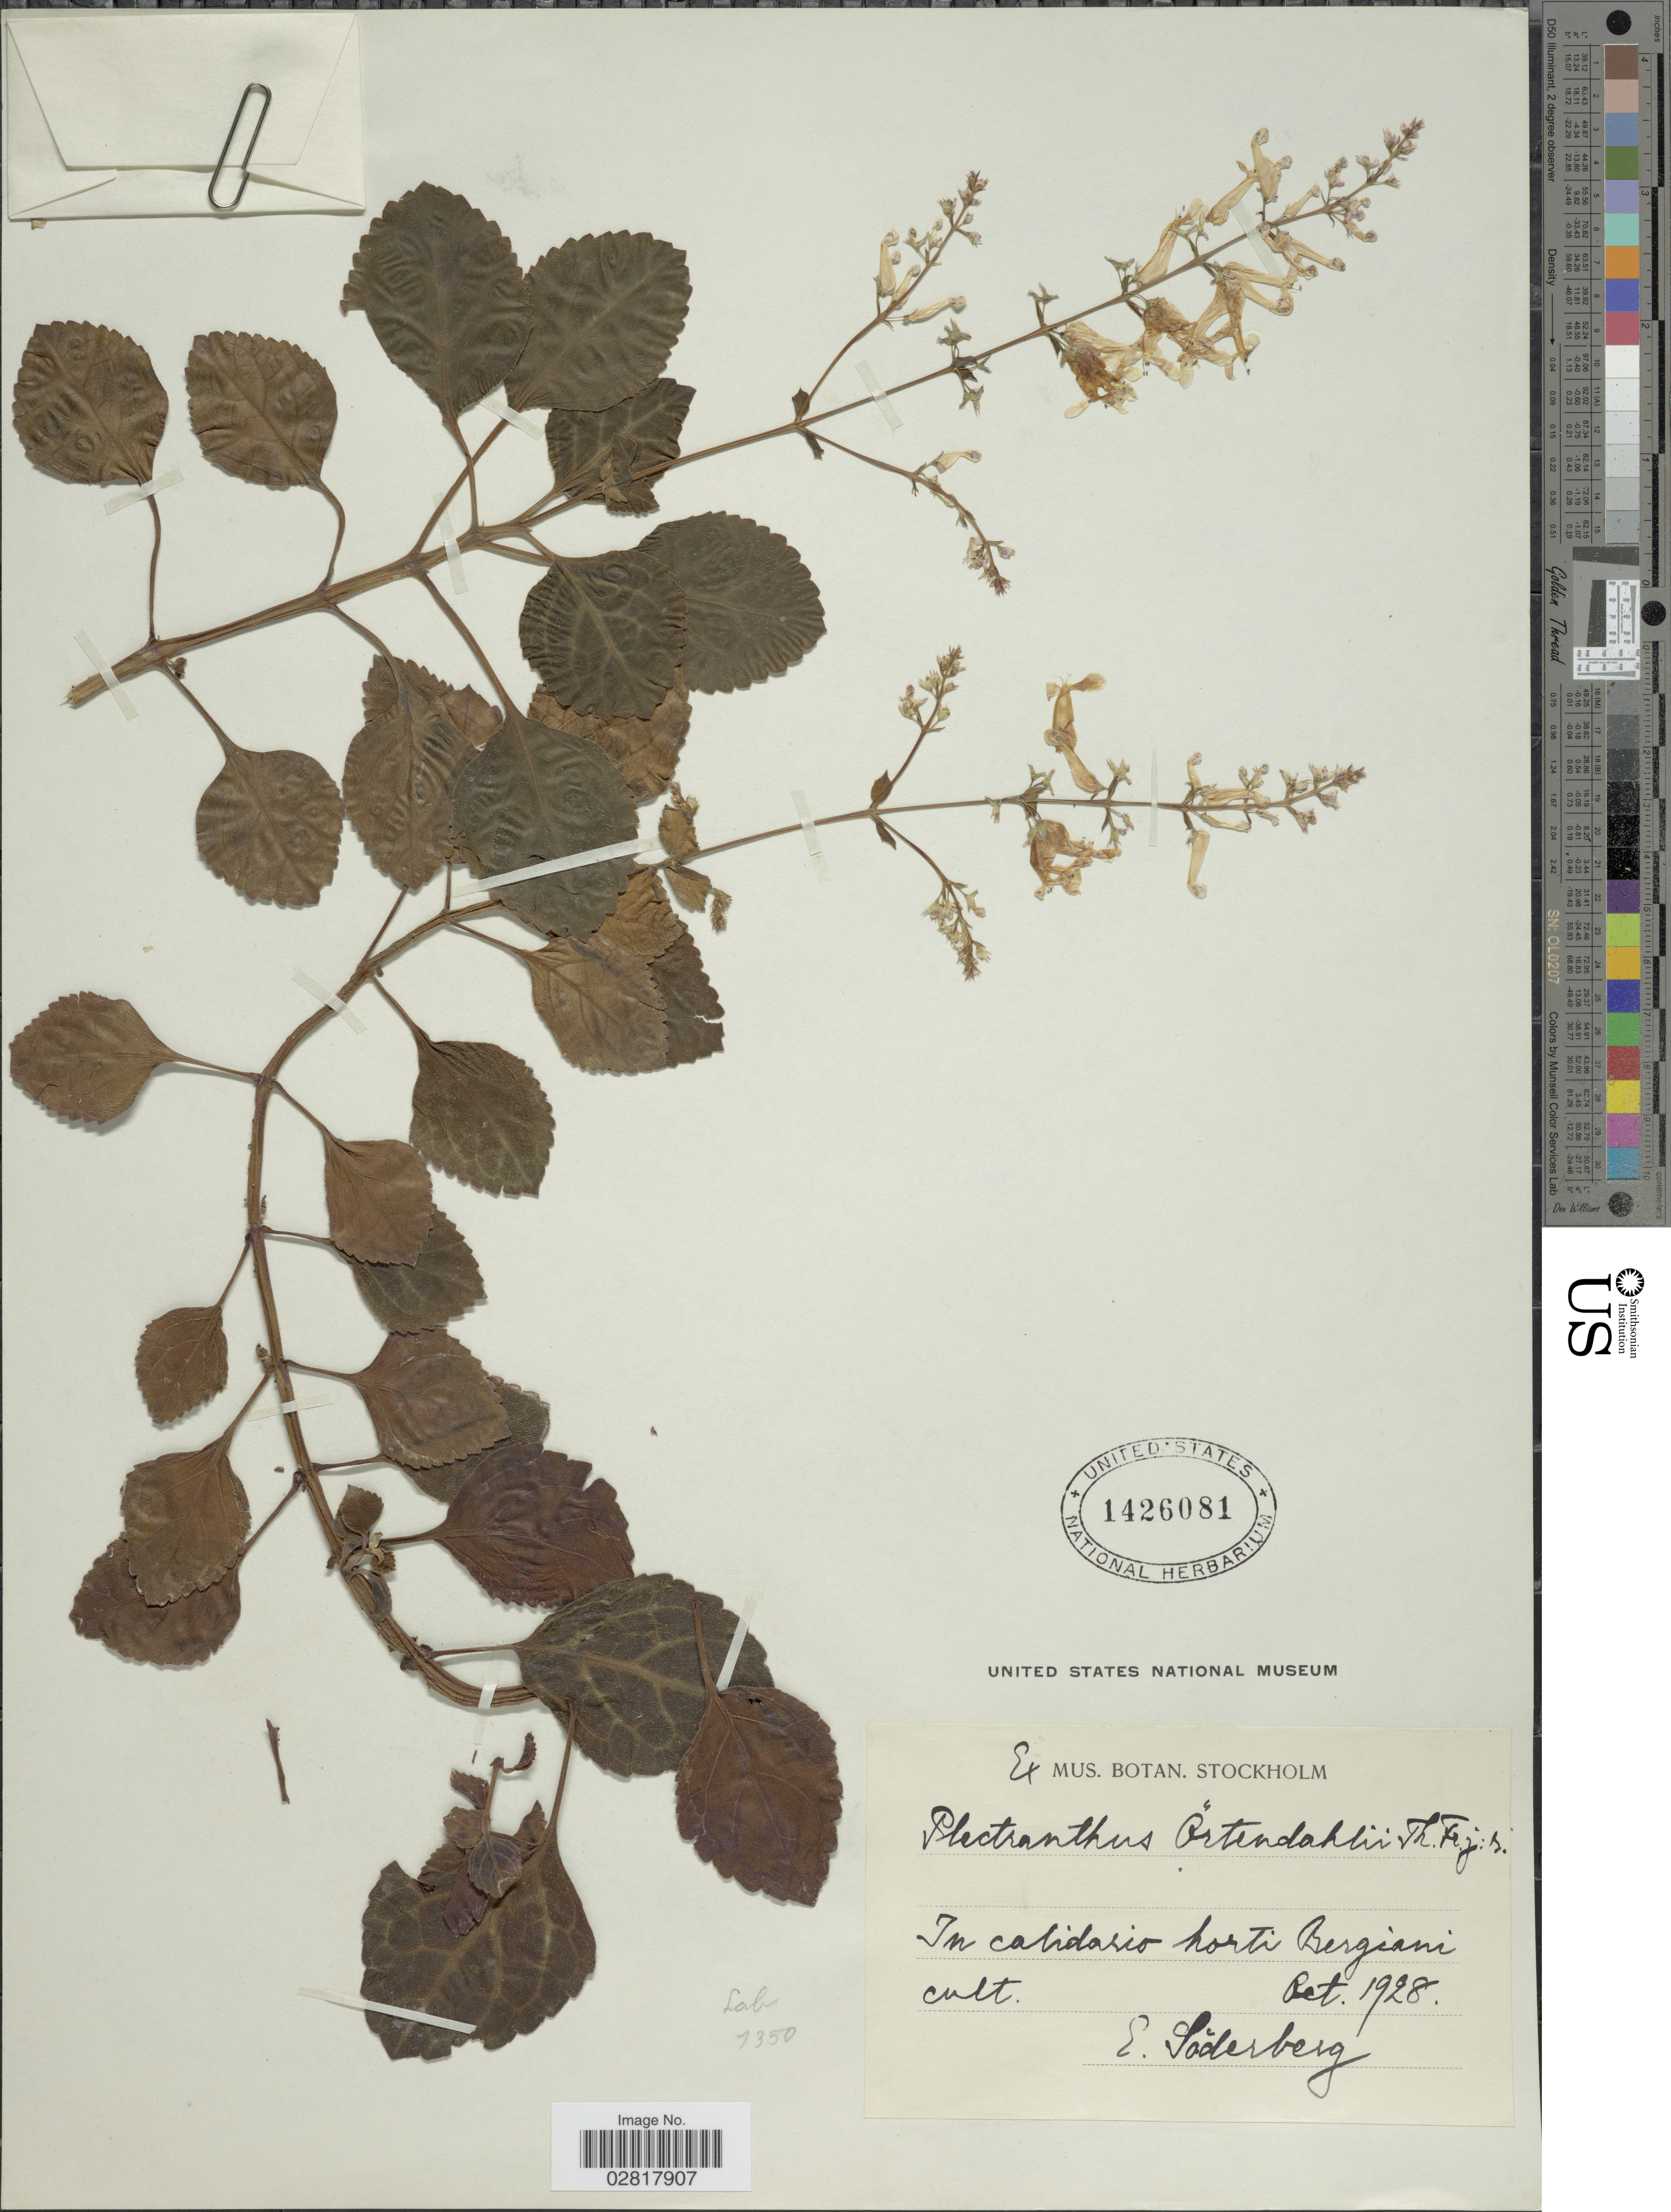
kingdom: Plantae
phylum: Tracheophyta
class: Magnoliopsida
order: Lamiales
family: Lamiaceae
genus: Plectranthus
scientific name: Plectranthus oertendahlii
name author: T.C.E. Fr.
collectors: E. S. Soderberg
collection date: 1928-10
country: Sweden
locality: In calidario horti Bergiani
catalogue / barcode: US 1426081